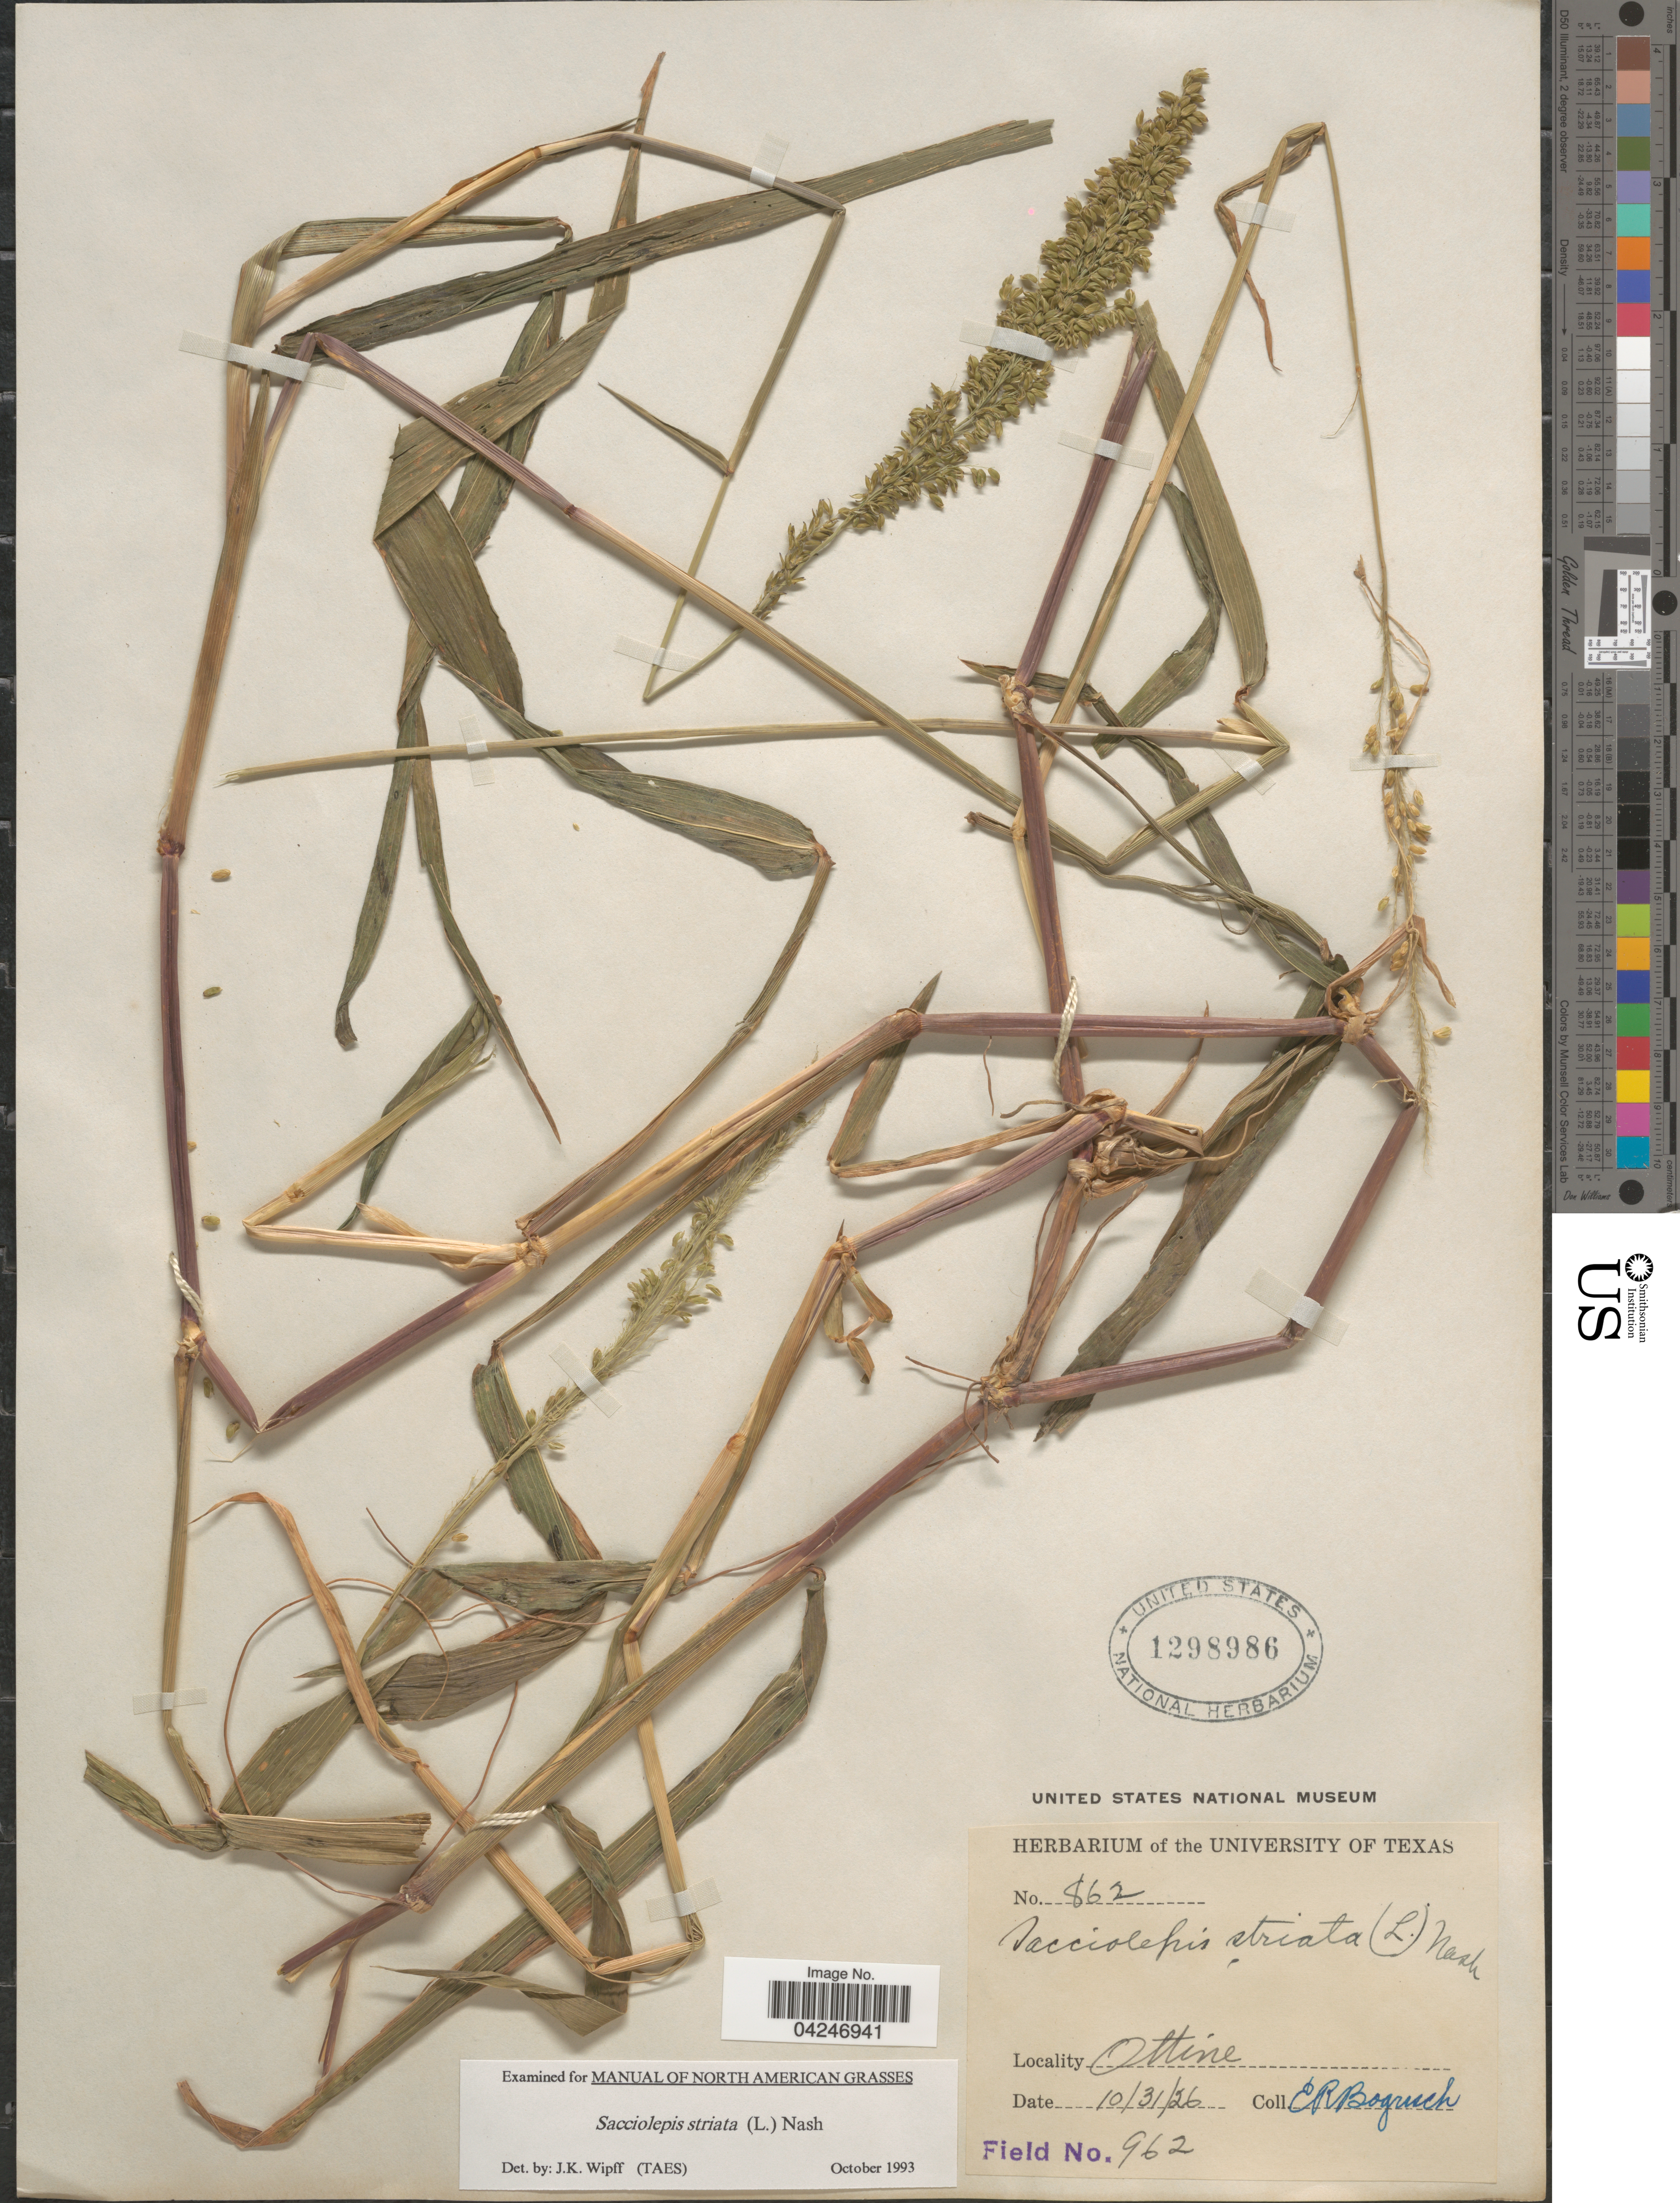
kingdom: Plantae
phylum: Tracheophyta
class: Liliopsida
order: Poales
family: Poaceae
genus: Sacciolepis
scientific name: Sacciolepis striata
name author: (L.) Nash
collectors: E. Bogusch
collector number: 862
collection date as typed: Transcribed d/m/y: 31/10/26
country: United States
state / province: Texas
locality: Ottine.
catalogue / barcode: US 1298986